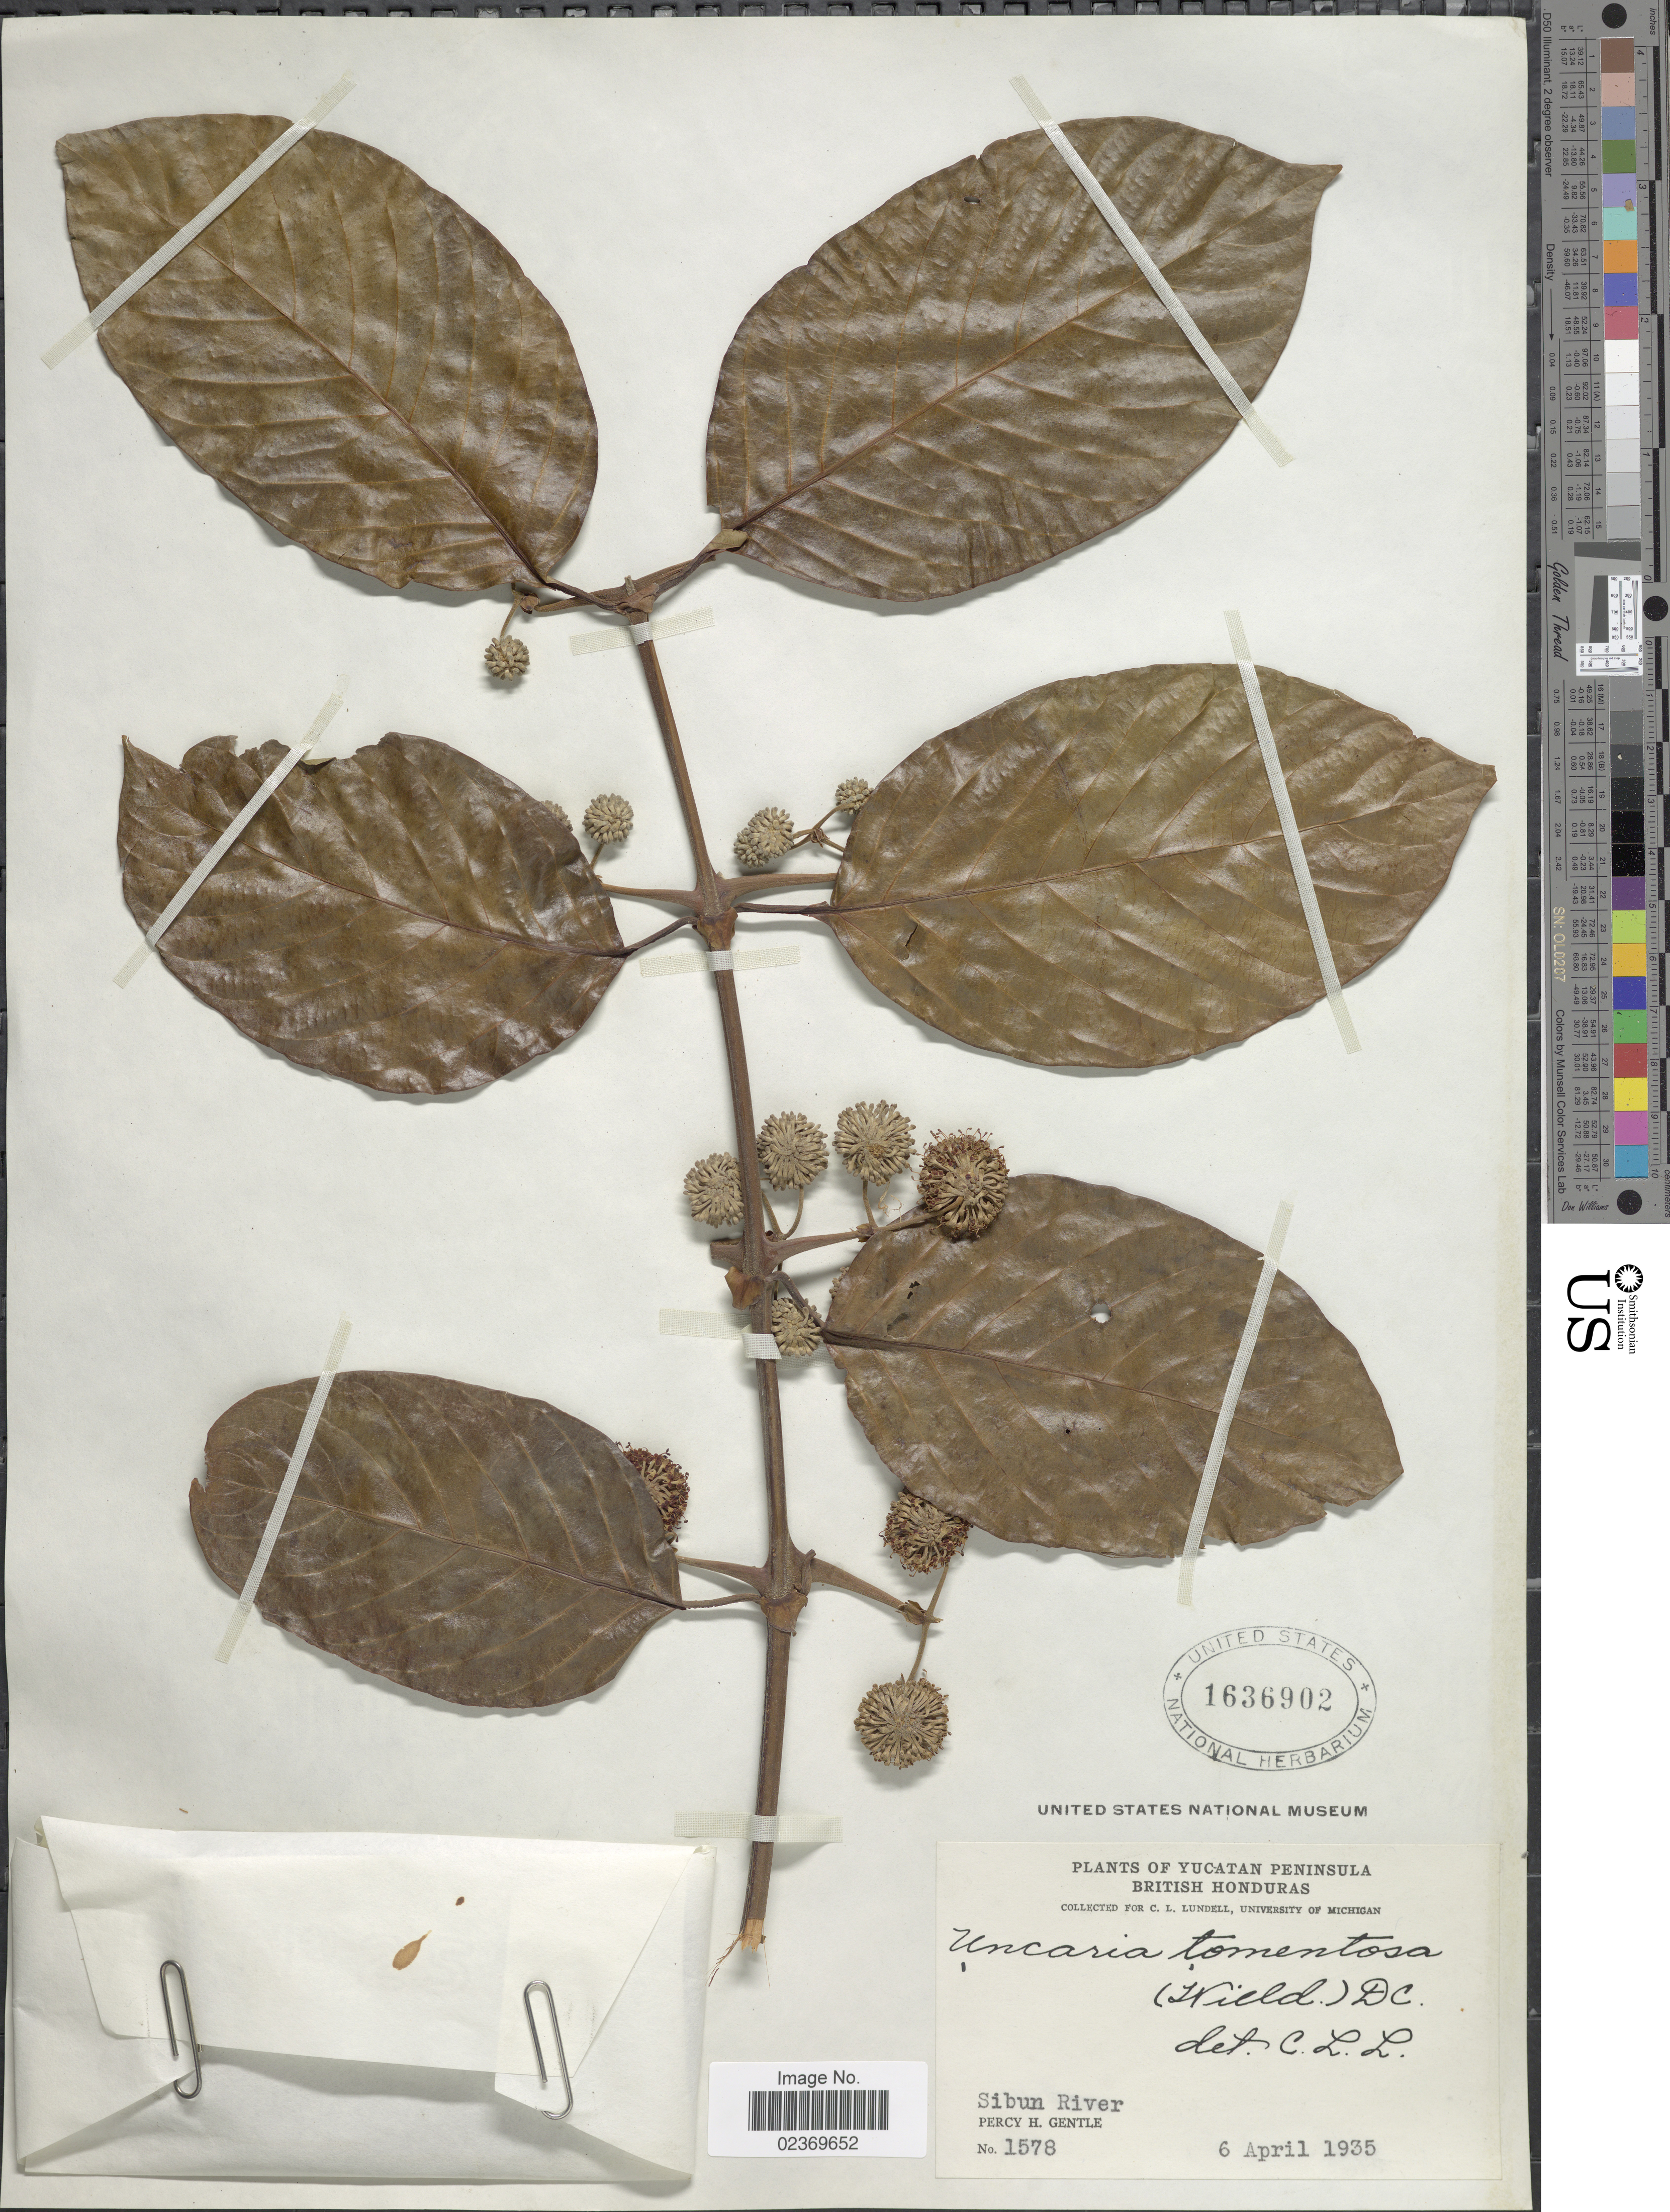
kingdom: Plantae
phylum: Tracheophyta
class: Magnoliopsida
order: Gentianales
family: Rubiaceae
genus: Uncaria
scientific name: Uncaria tomentosa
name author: (Willd. ex Roem. & Schult.) DC.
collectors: P. H. Gentle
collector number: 1578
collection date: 1935-04-06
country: Belize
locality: Yucatan Peninsula, British Honduras, Sibun River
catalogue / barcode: US 1636902